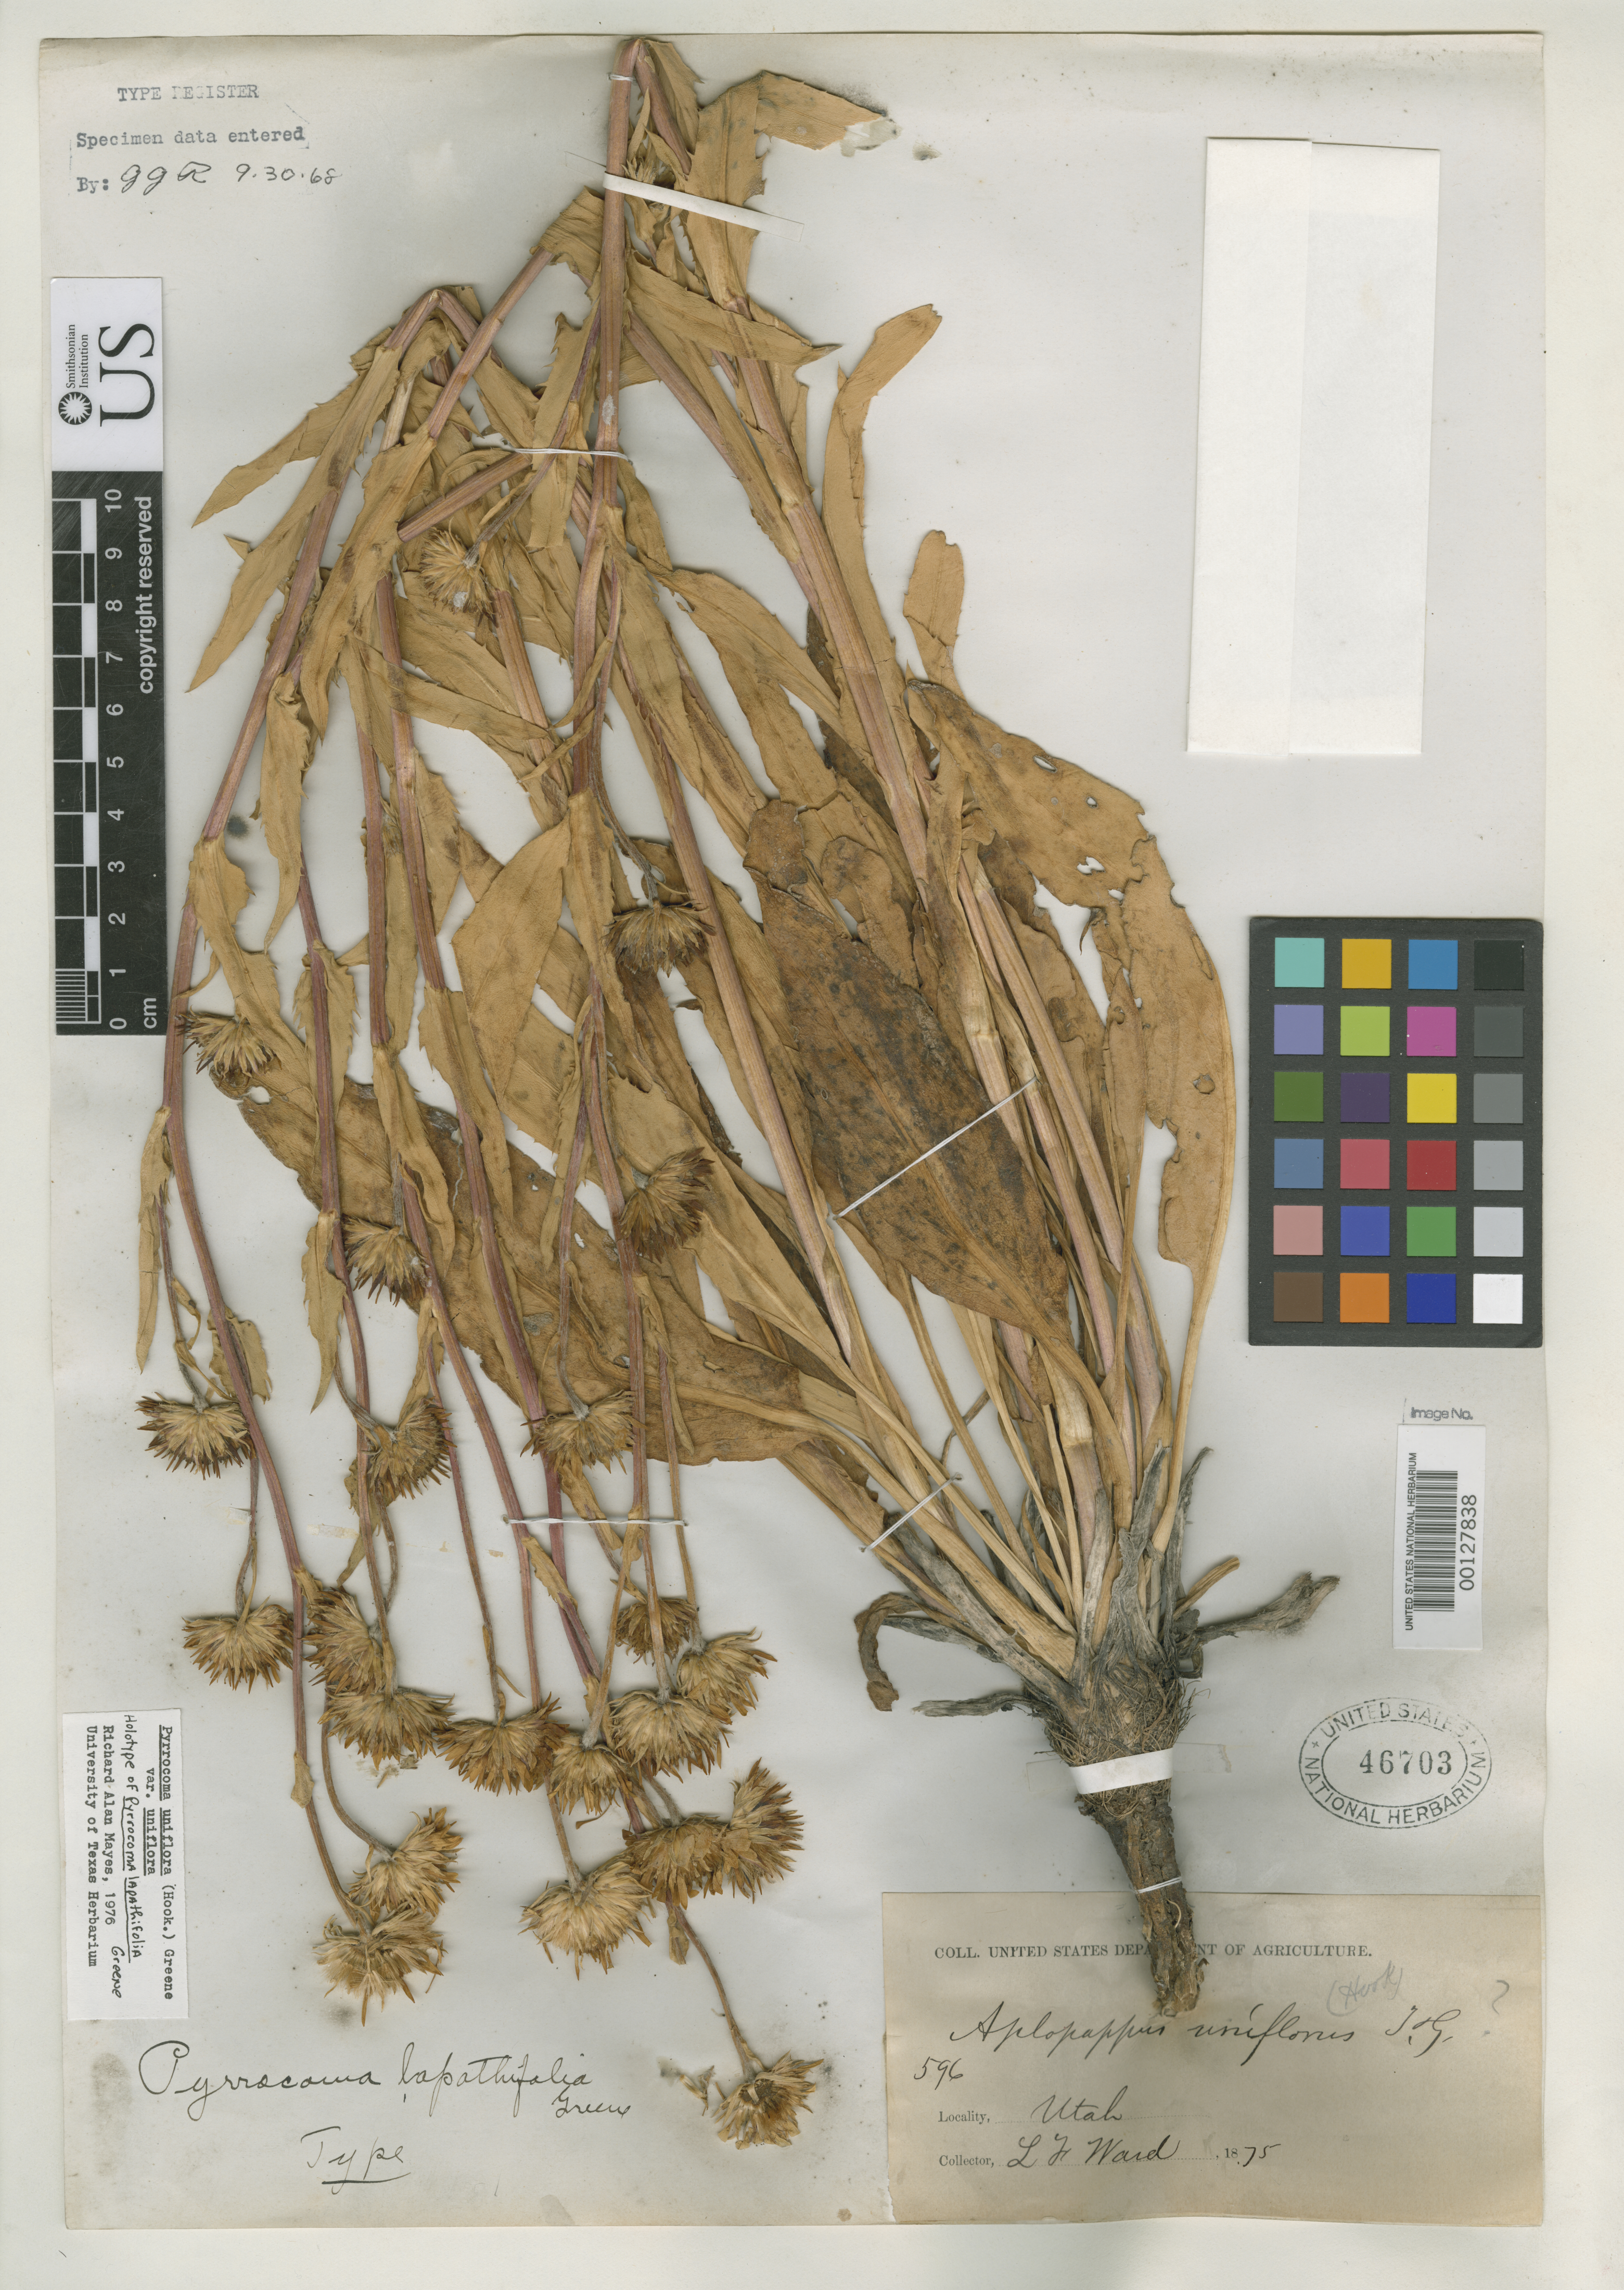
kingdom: Plantae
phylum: Tracheophyta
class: Magnoliopsida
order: Asterales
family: Asteraceae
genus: Pyrrocoma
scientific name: Pyrrocoma lapathifolia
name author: Greene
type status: Holotype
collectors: L. F. Ward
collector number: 596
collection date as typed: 1875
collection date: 1875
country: United States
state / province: Utah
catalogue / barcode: US 46703